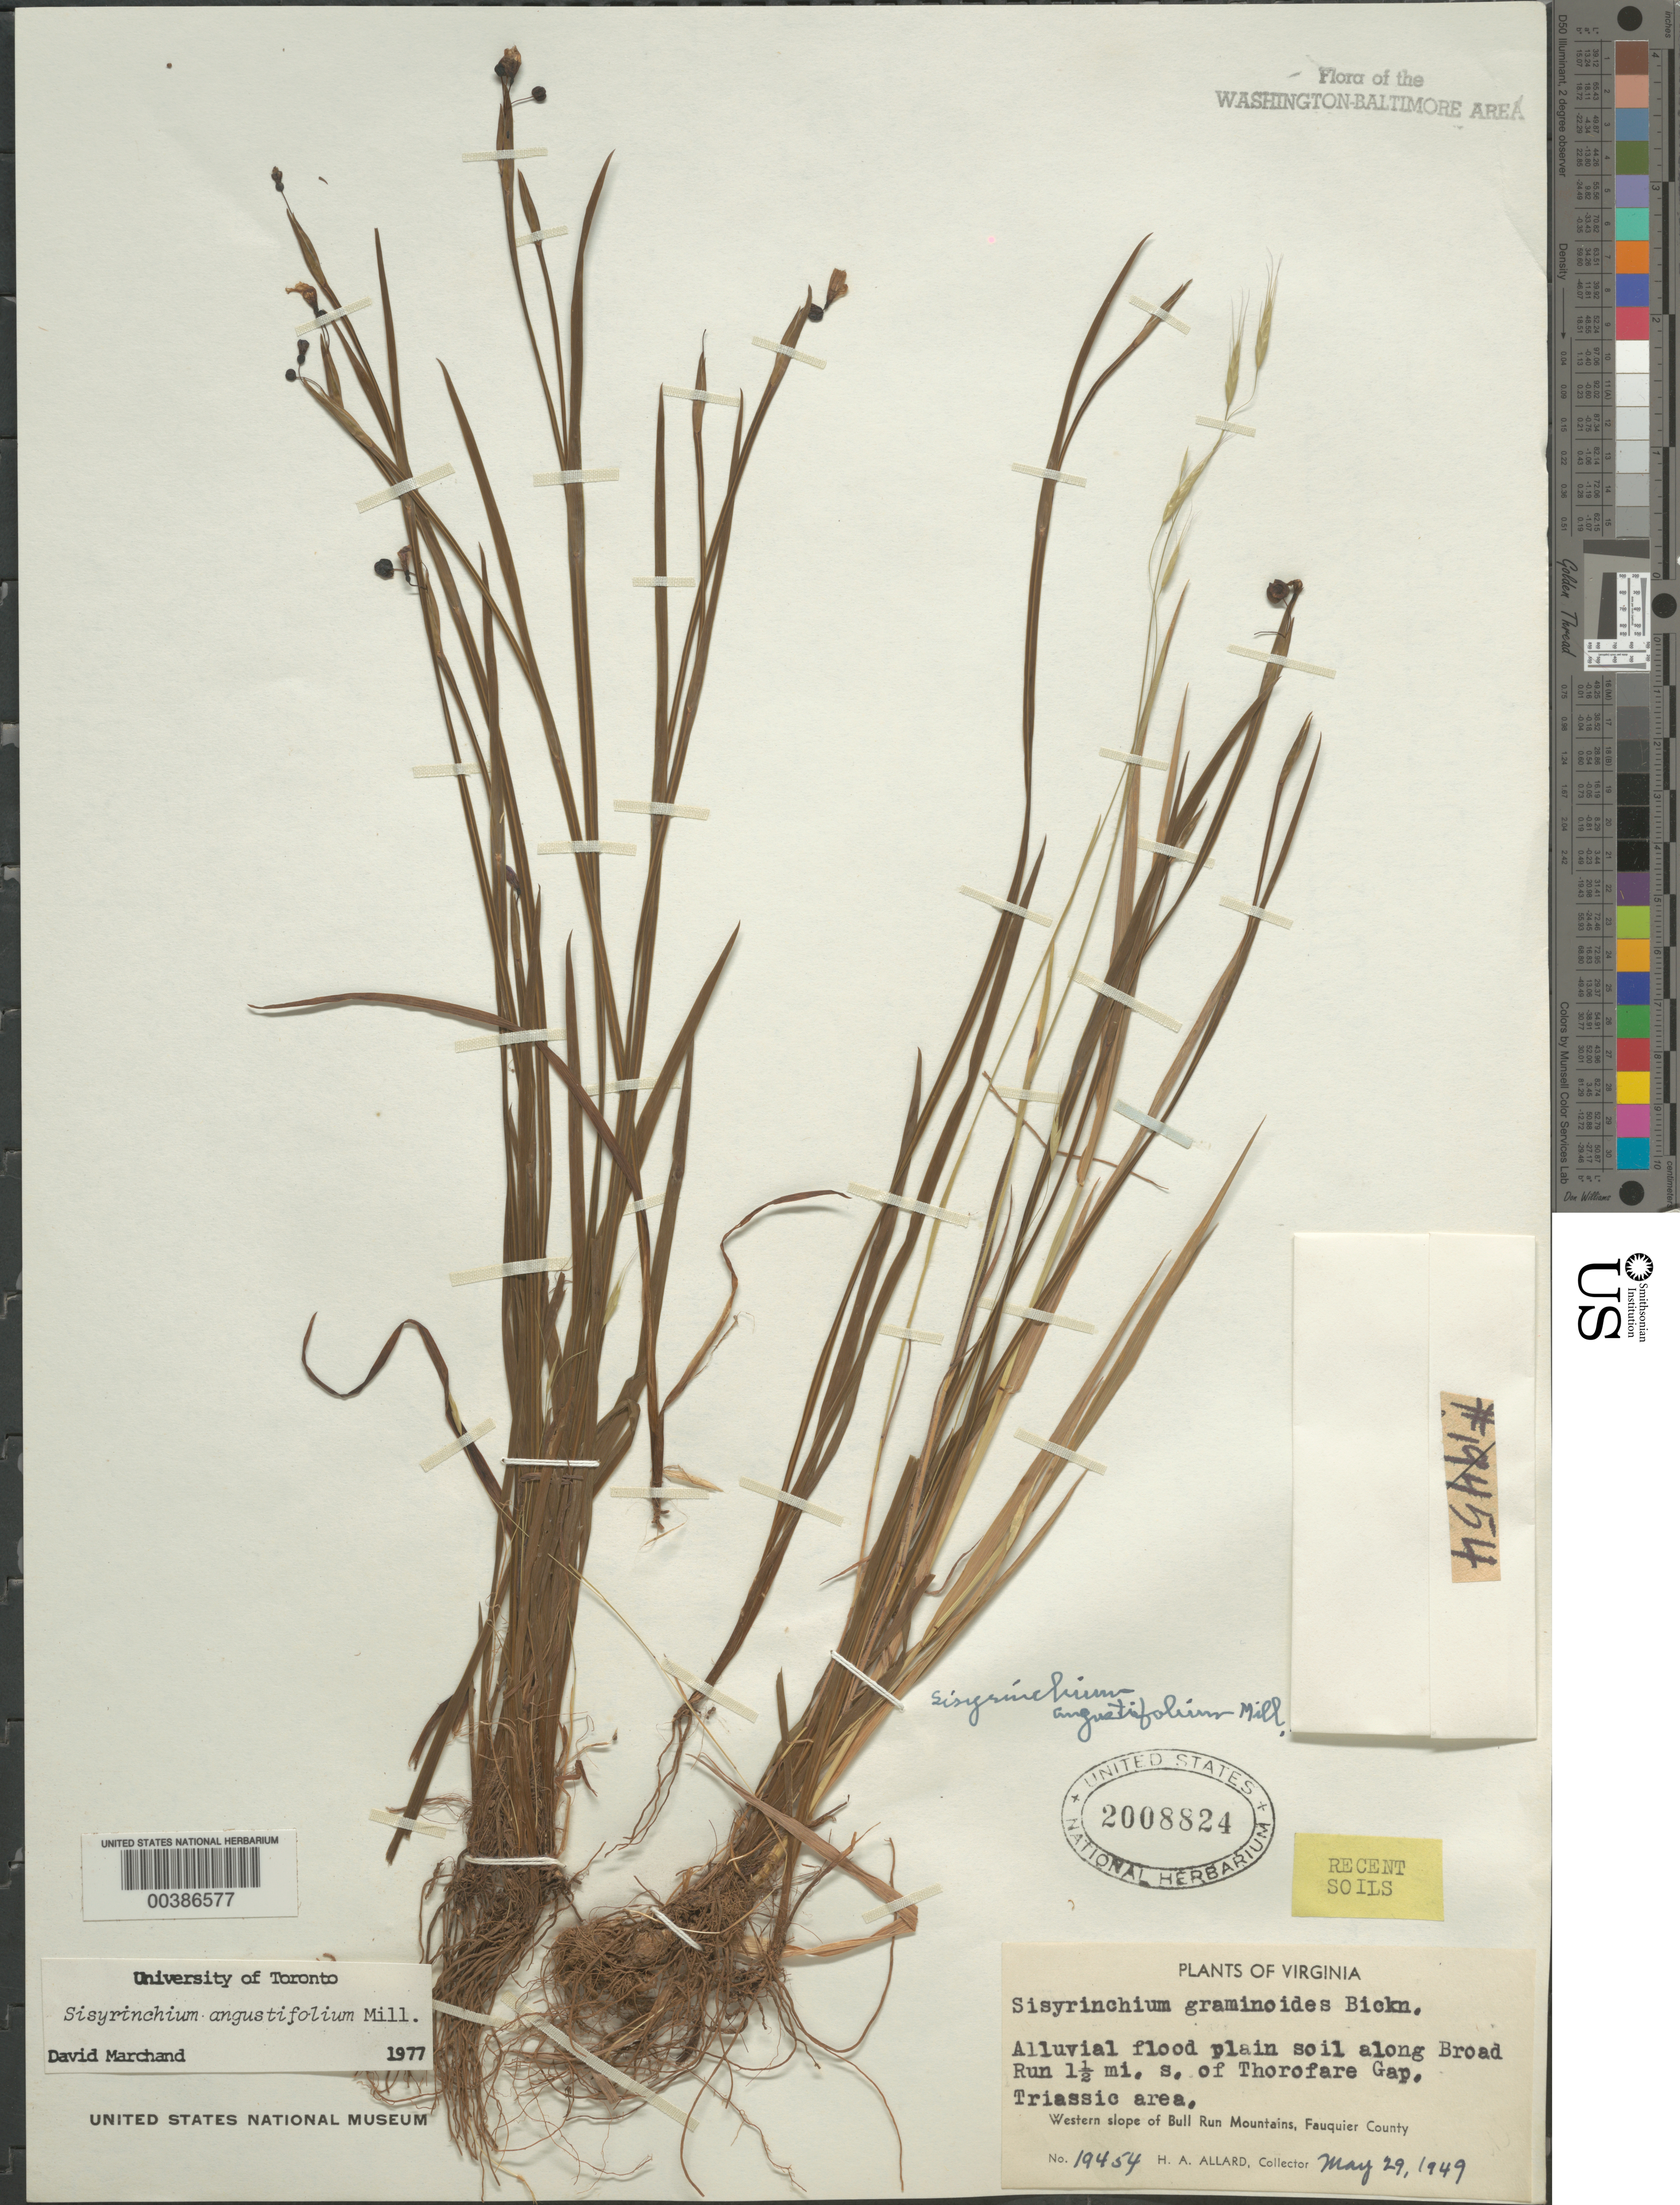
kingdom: Plantae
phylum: Tracheophyta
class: Liliopsida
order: Asparagales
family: Iridaceae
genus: Sisyrinchium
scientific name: Sisyrinchium angustifolium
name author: Mill.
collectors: H. A. Allard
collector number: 19454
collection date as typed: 29 May 1949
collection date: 1949-05-29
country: United States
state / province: Virginia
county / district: Fauquier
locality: Broad Run, south of Thorofare Gap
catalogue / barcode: US 2008824